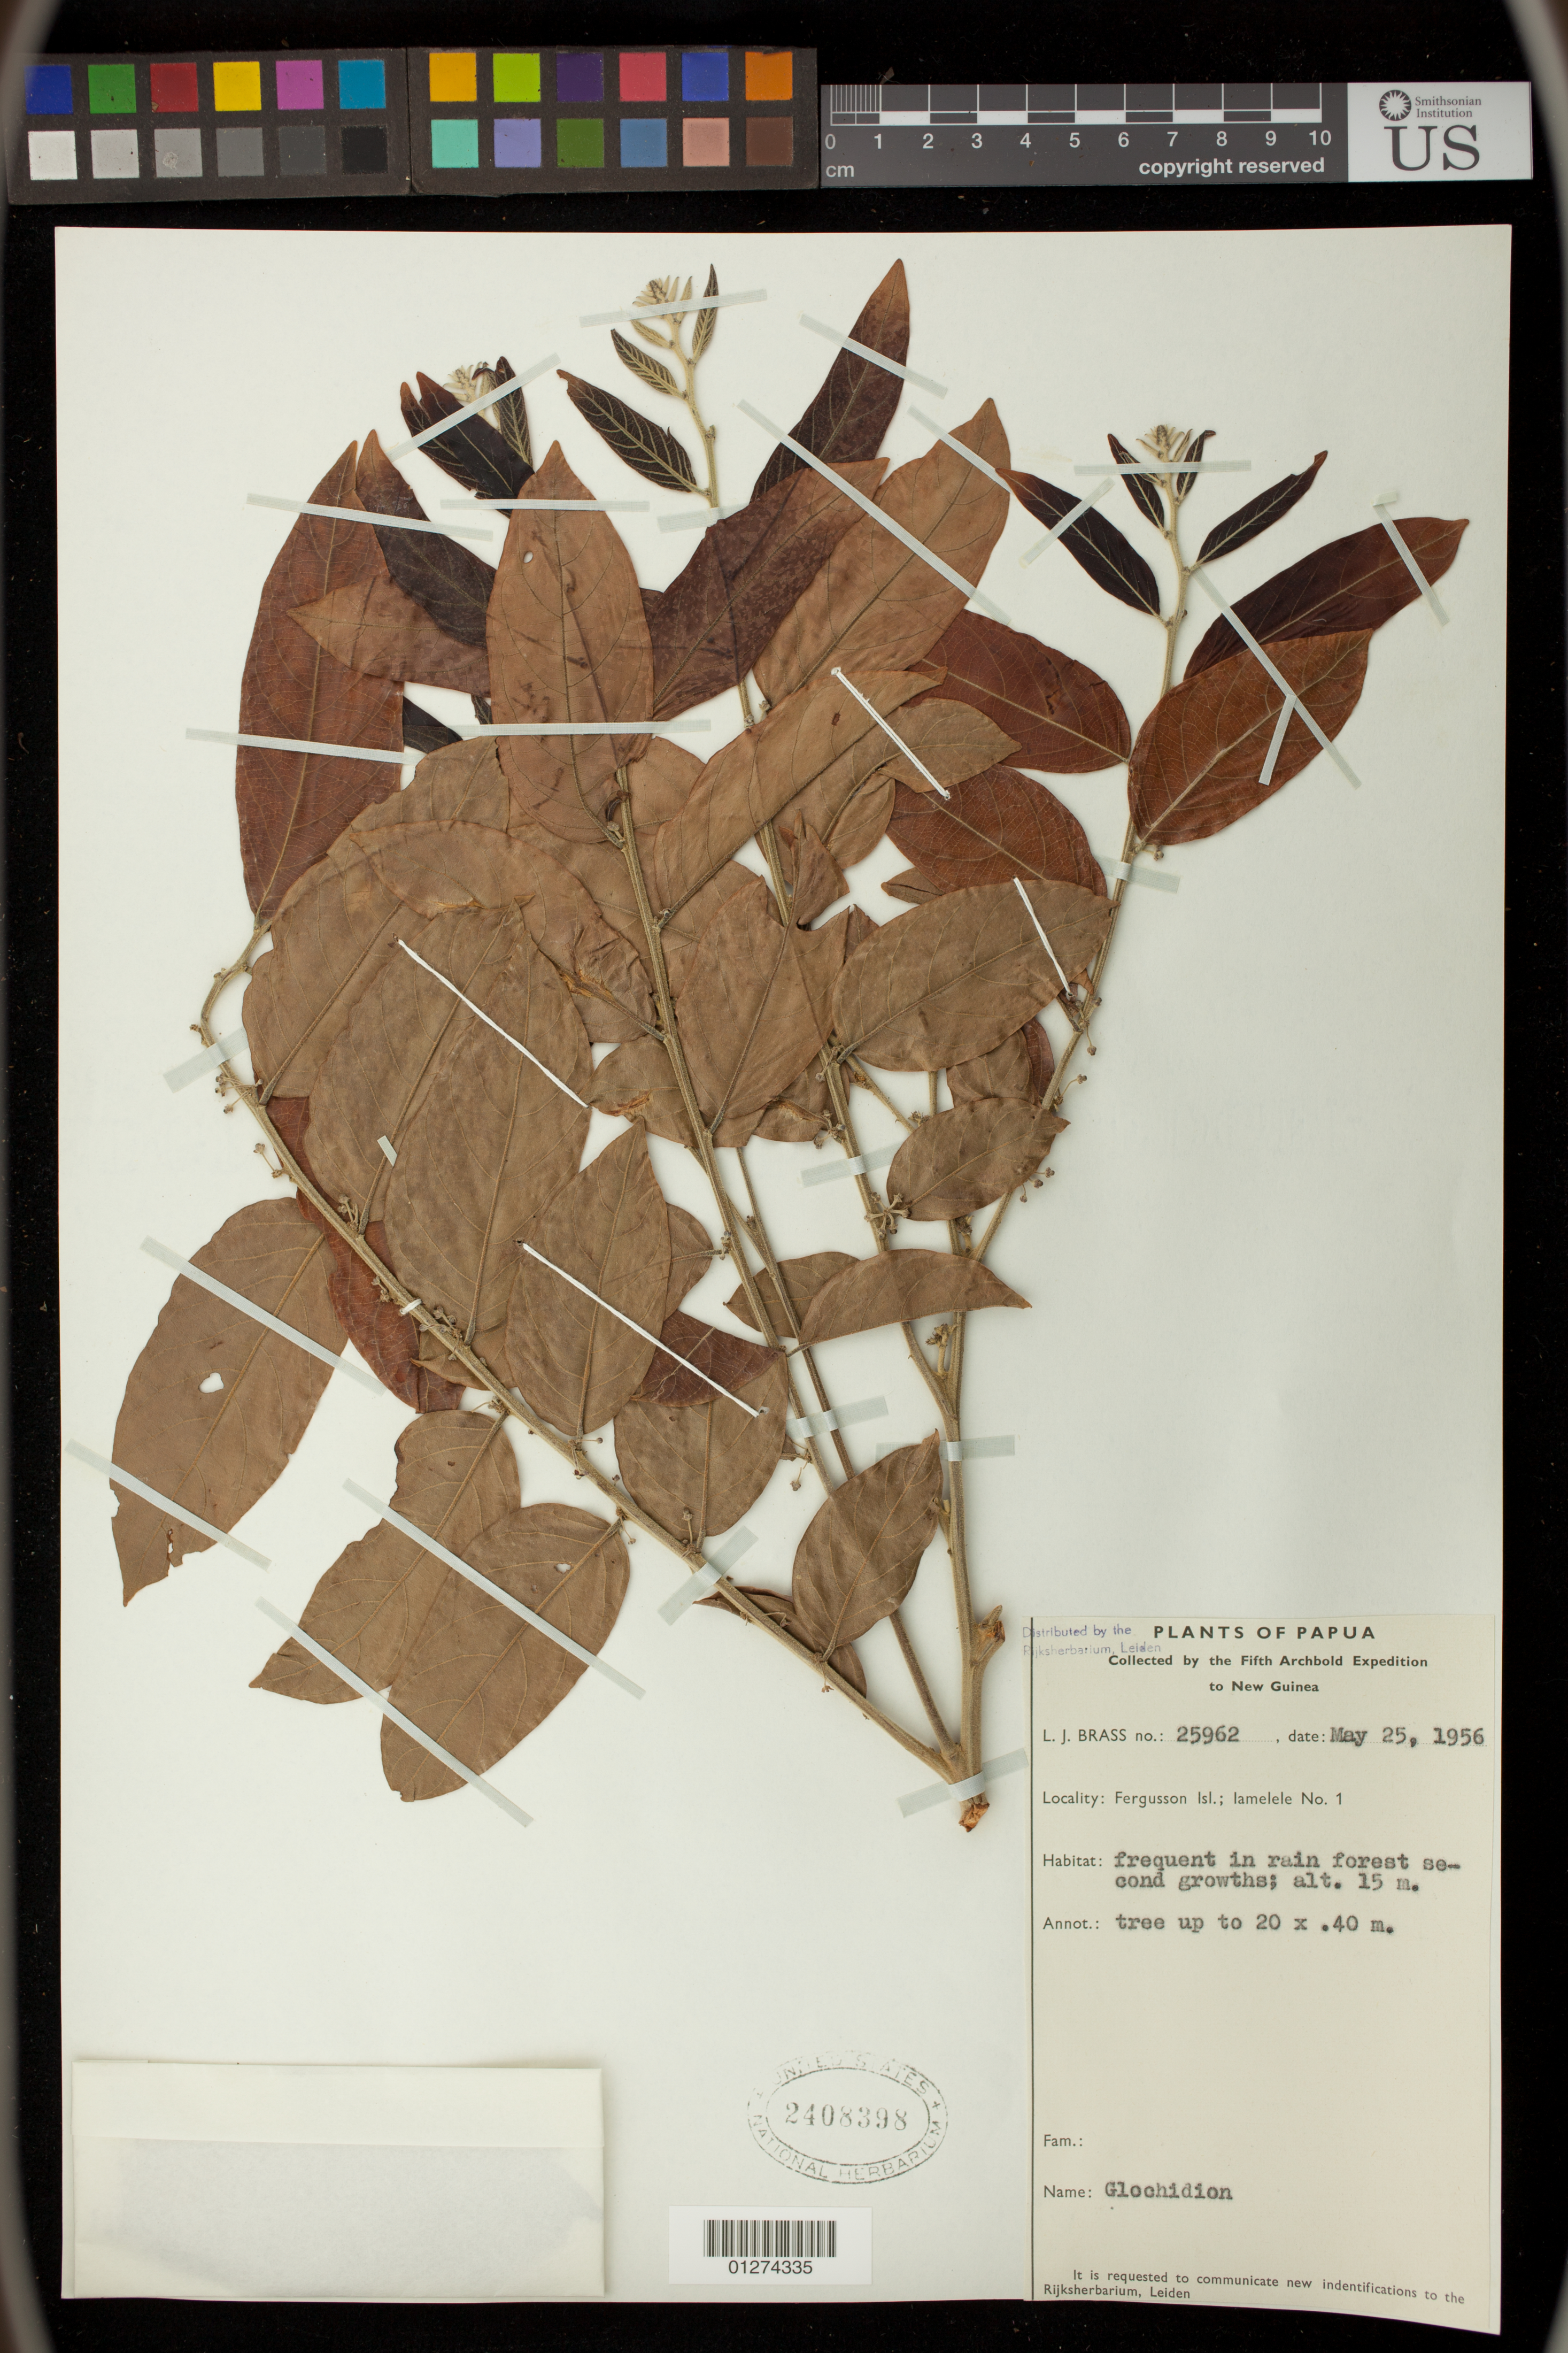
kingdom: Plantae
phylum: Tracheophyta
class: Magnoliopsida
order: Malpighiales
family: Phyllanthaceae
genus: Glochidion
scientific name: Glochidion sp.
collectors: L. J. Brass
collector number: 25962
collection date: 1956-05-25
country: Papua New Guinea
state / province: Milne Bay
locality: Fergusson Isl.; lamelele No. 1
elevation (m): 15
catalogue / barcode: US 2408398